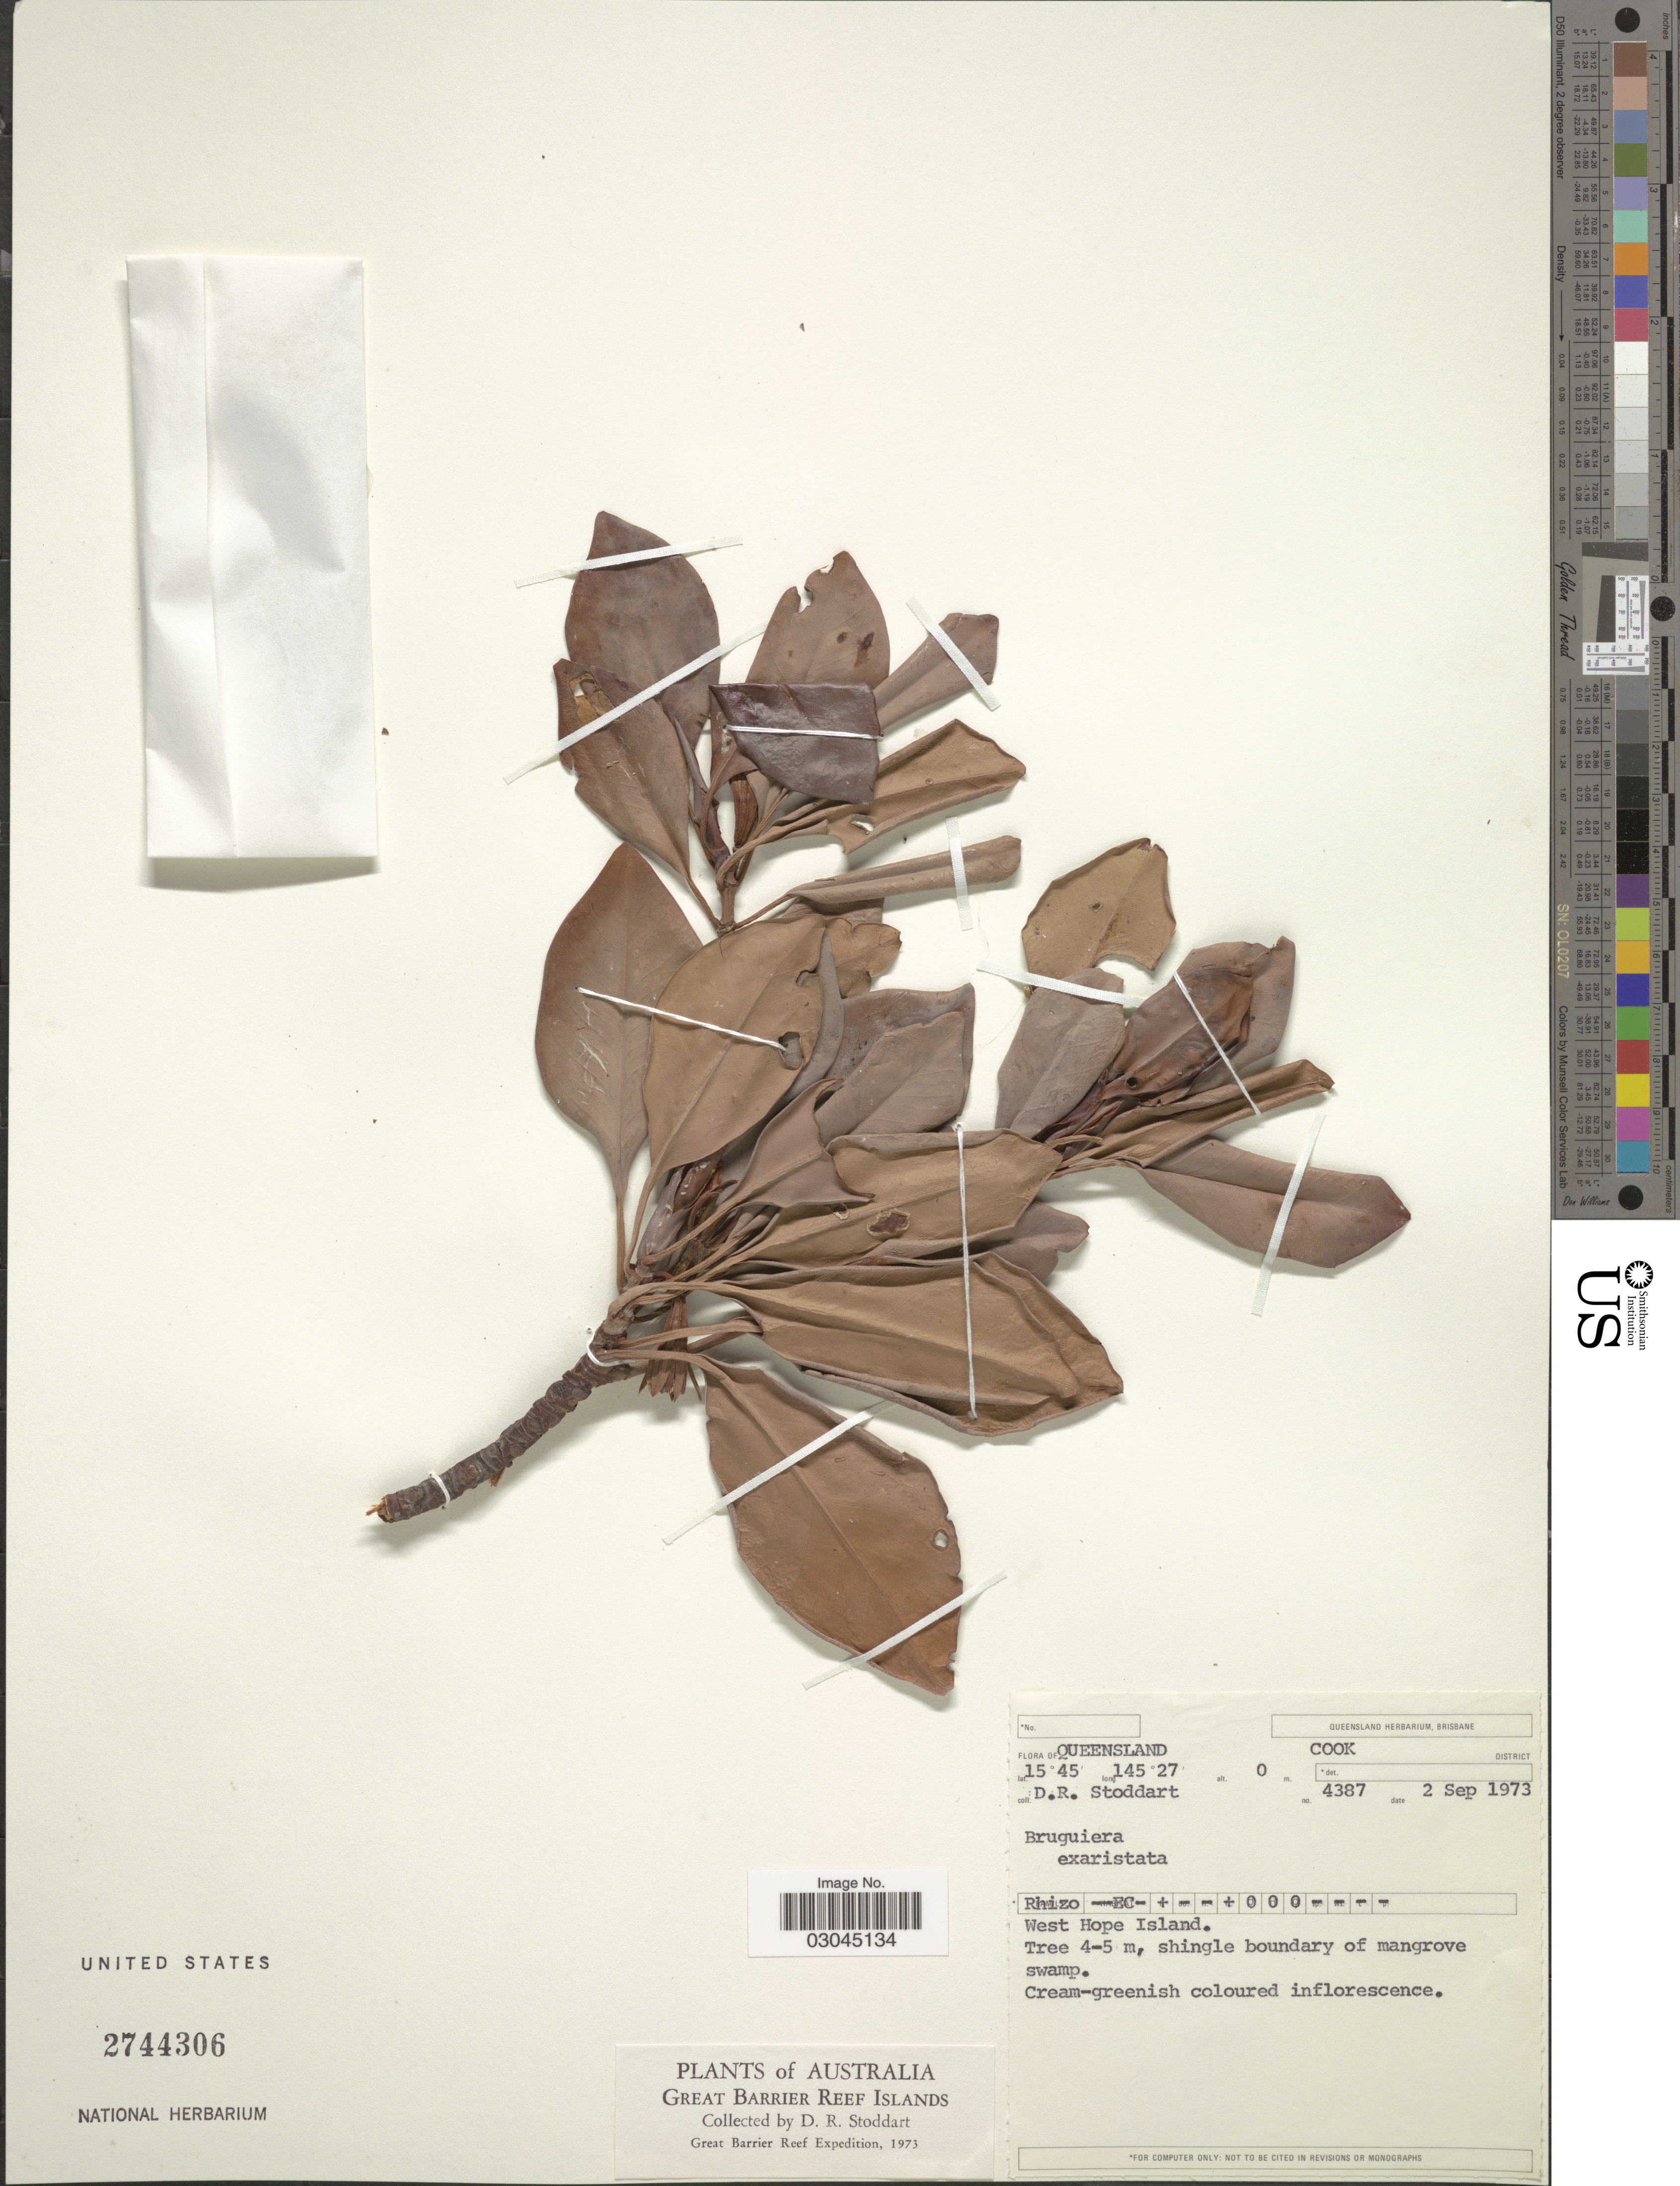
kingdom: Plantae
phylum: Tracheophyta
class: Magnoliopsida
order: Malpighiales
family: Rhizophoraceae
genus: Bruguiera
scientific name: Bruguiera exaristata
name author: Ding Hou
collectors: D. R. Stoddart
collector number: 4387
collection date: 1973-09-02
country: Australia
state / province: Queensland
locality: Cook District. West Hope Island. Great Barrier Reef Islands. Great Barrier Reef.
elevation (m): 0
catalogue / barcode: US 2744306